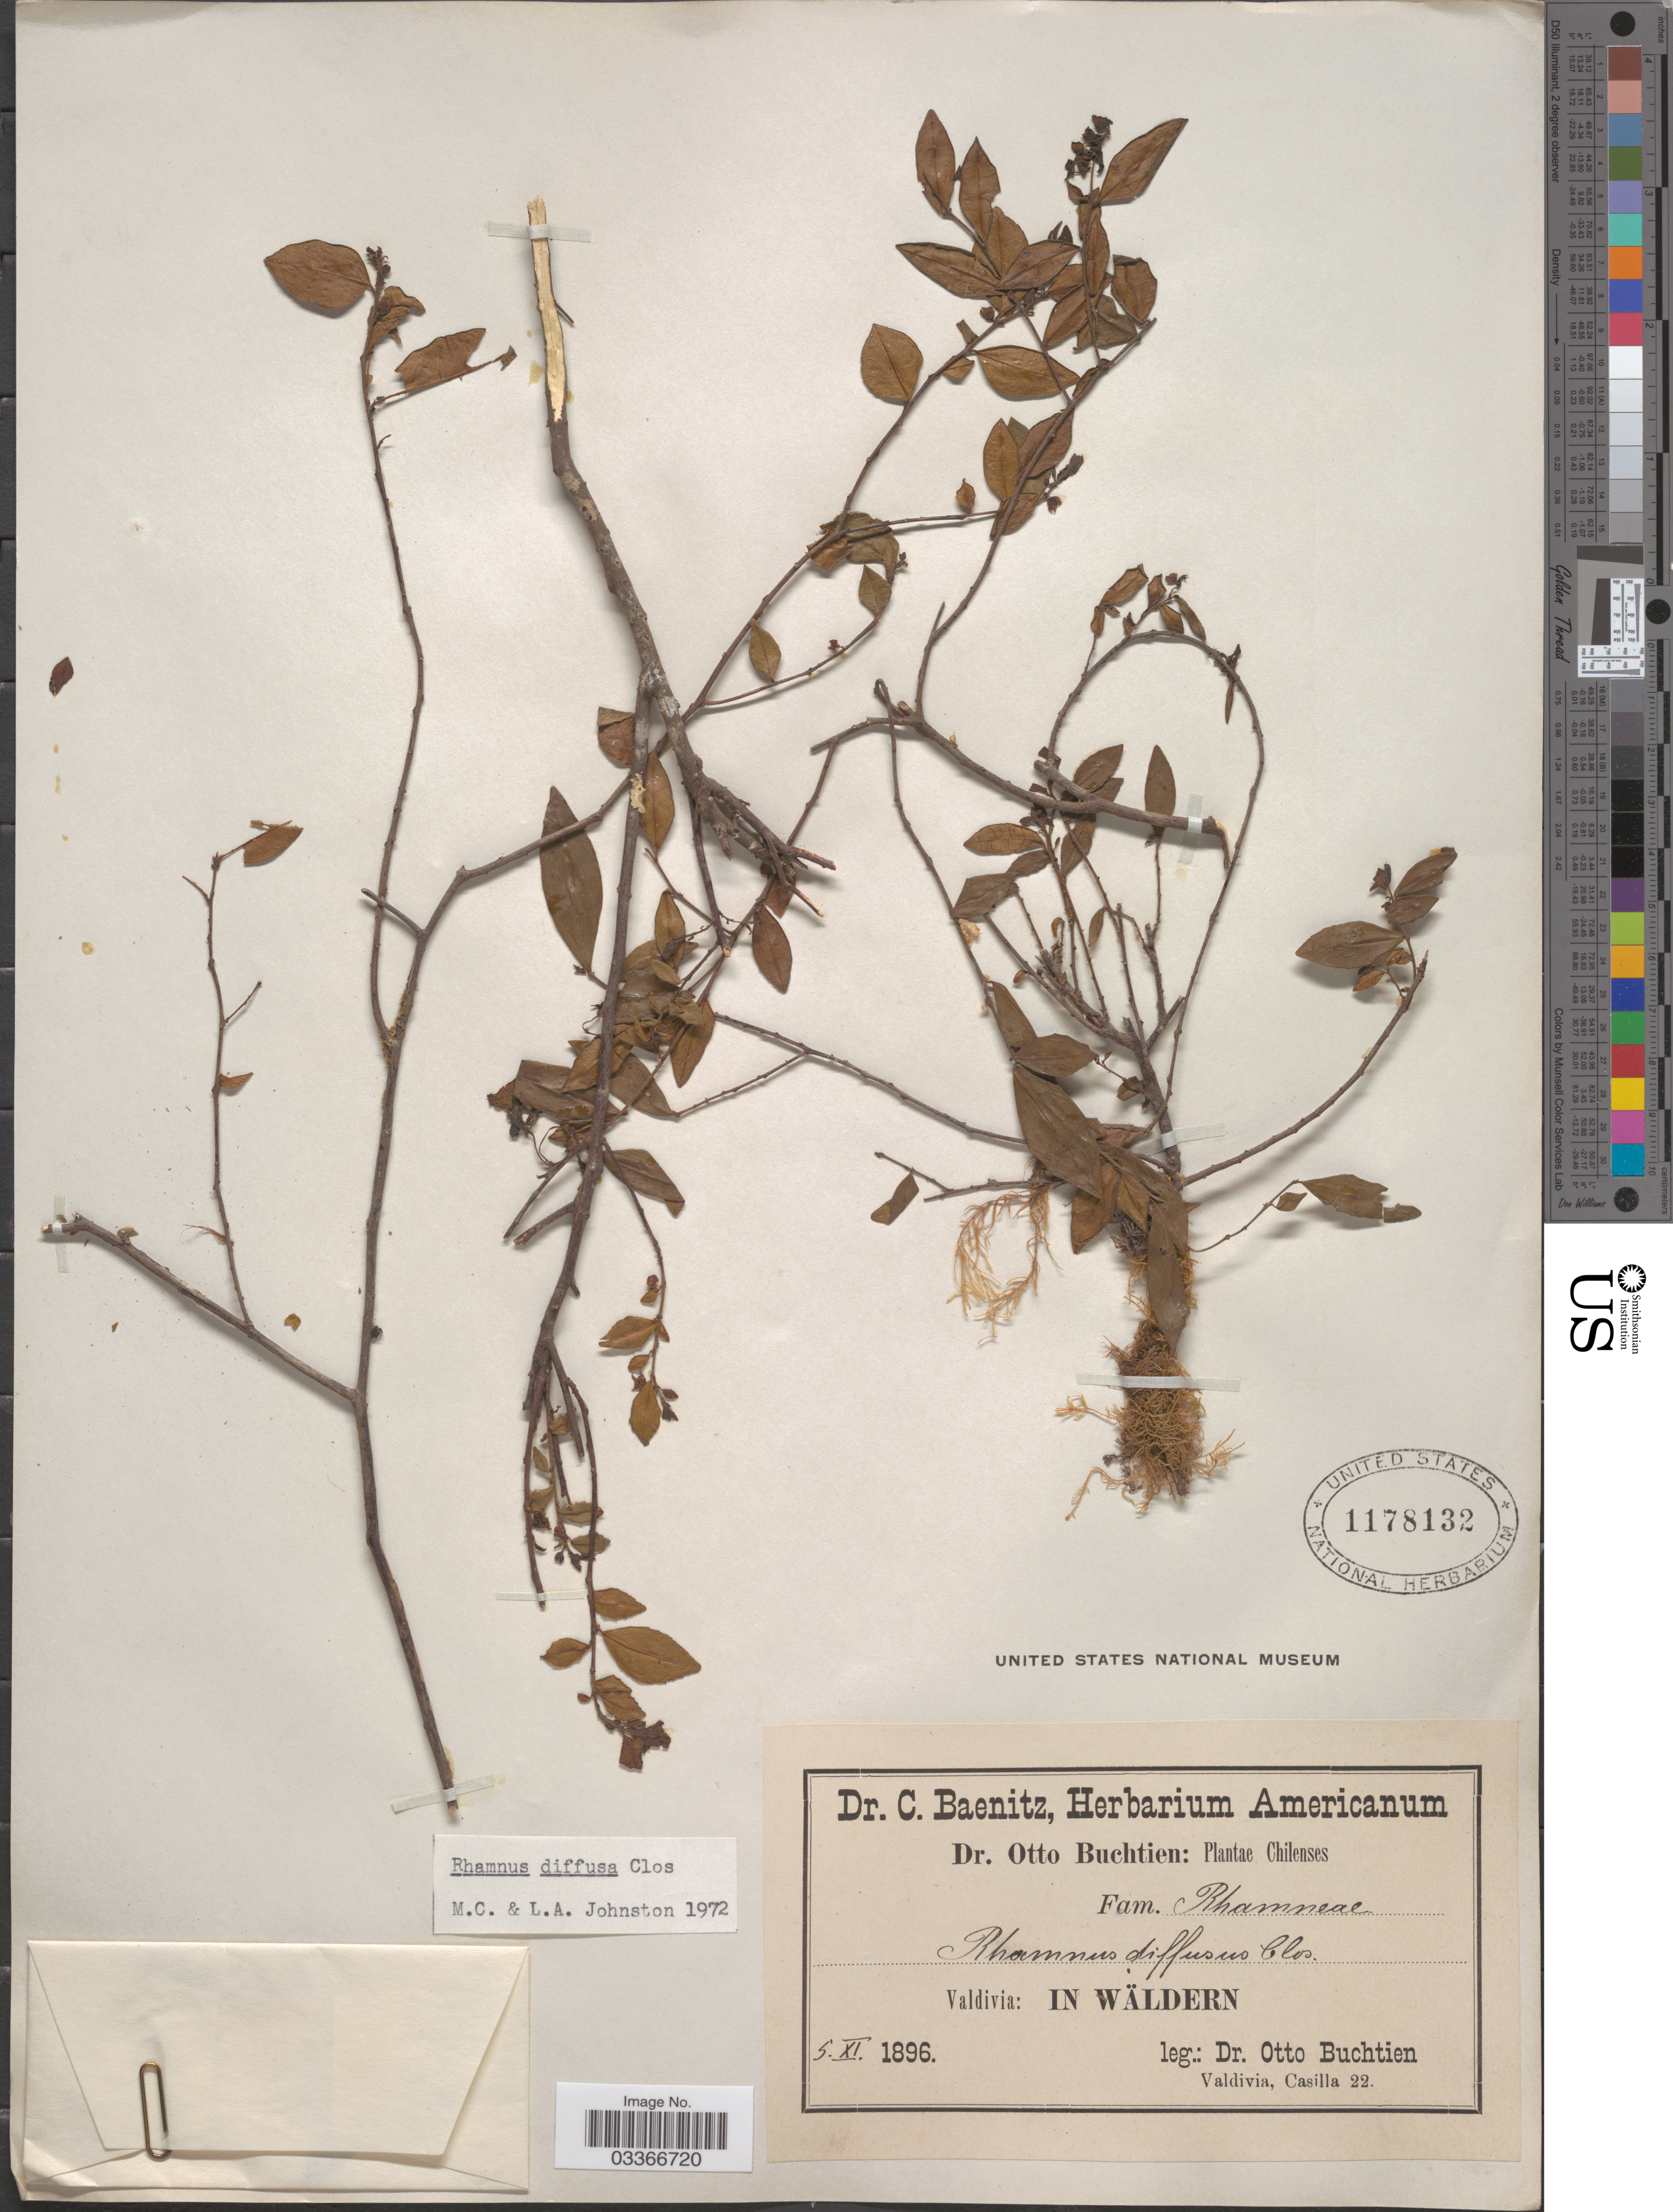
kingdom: Plantae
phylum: Tracheophyta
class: Magnoliopsida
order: Rosales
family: Rhamnaceae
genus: Rhamnus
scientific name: Rhamnus diffusa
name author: Clos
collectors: O. Buchtien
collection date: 1896-11-05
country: Chile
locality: Valdivia: In Wäldern.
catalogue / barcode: US 1178132